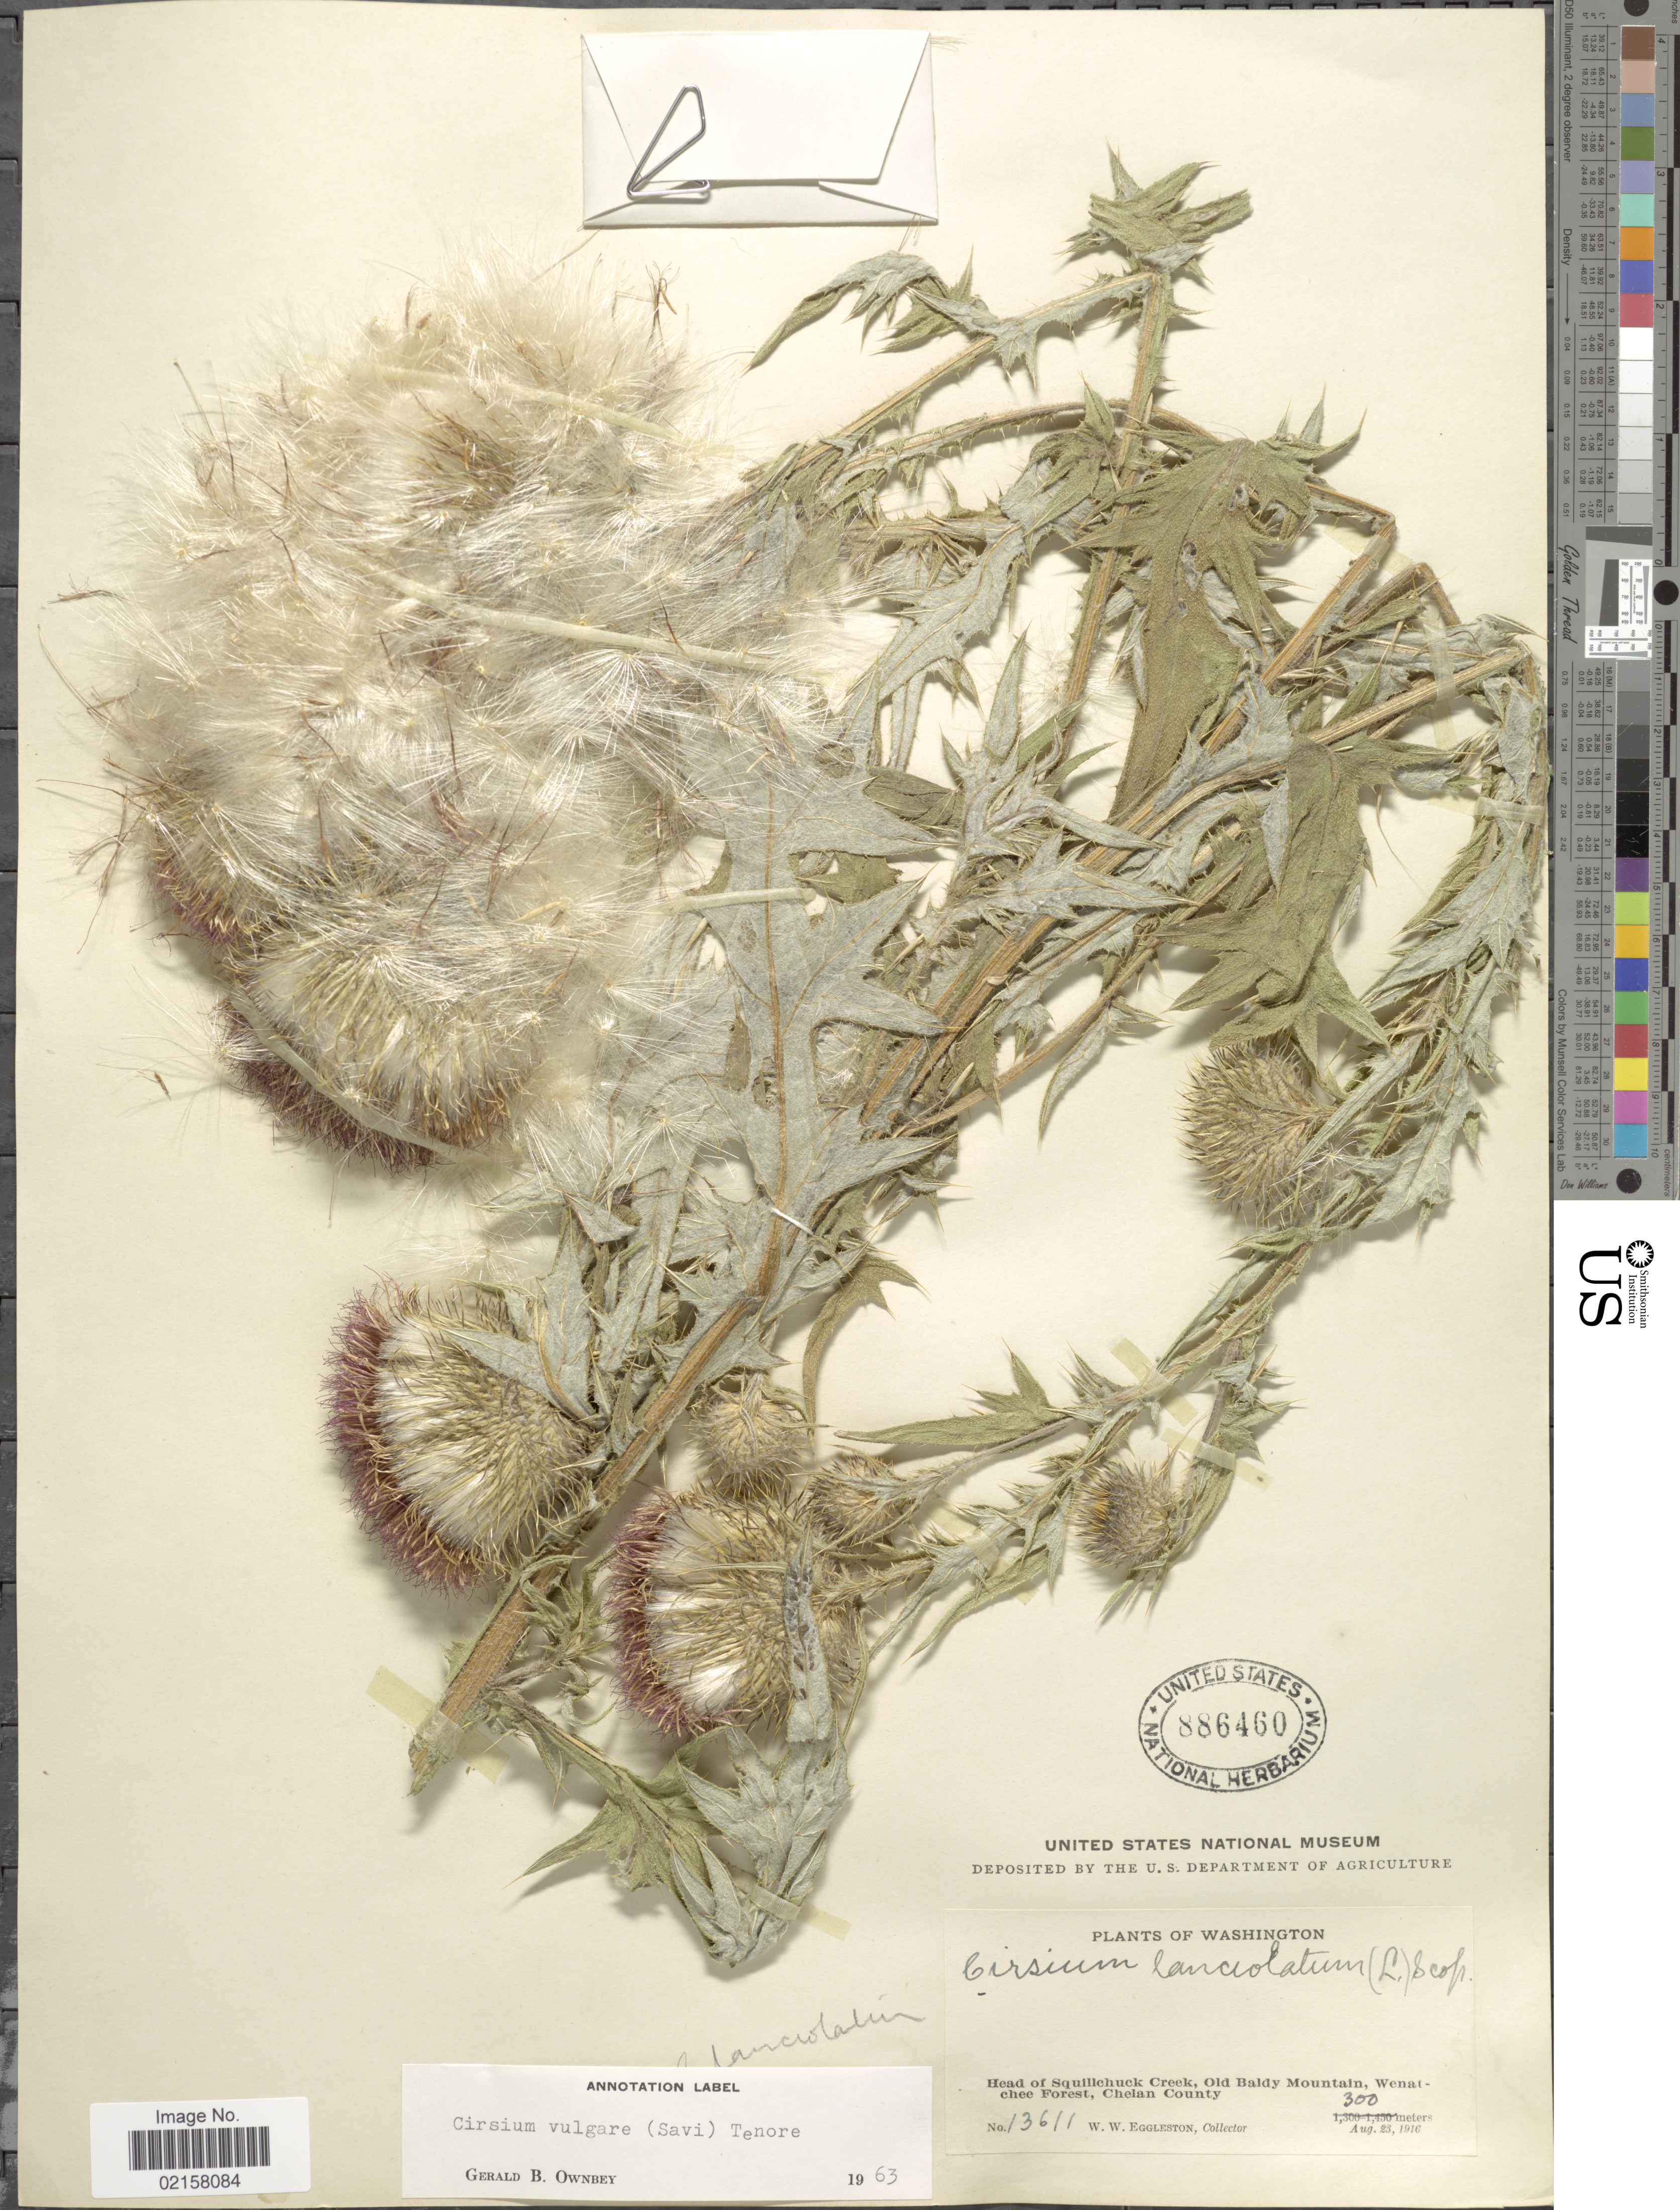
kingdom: Plantae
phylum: Tracheophyta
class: Magnoliopsida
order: Asterales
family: Asteraceae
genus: Cirsium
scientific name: Cirsium vulgare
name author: (Savi) Ten.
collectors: W. W. Eggleston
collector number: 13611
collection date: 1916-08-23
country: United States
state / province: Washington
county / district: Chelan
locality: Head of Squillchick Creek, Old Baldy Mountain, Wenatchee Forest, Chelan County.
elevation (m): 300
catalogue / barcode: US 886460